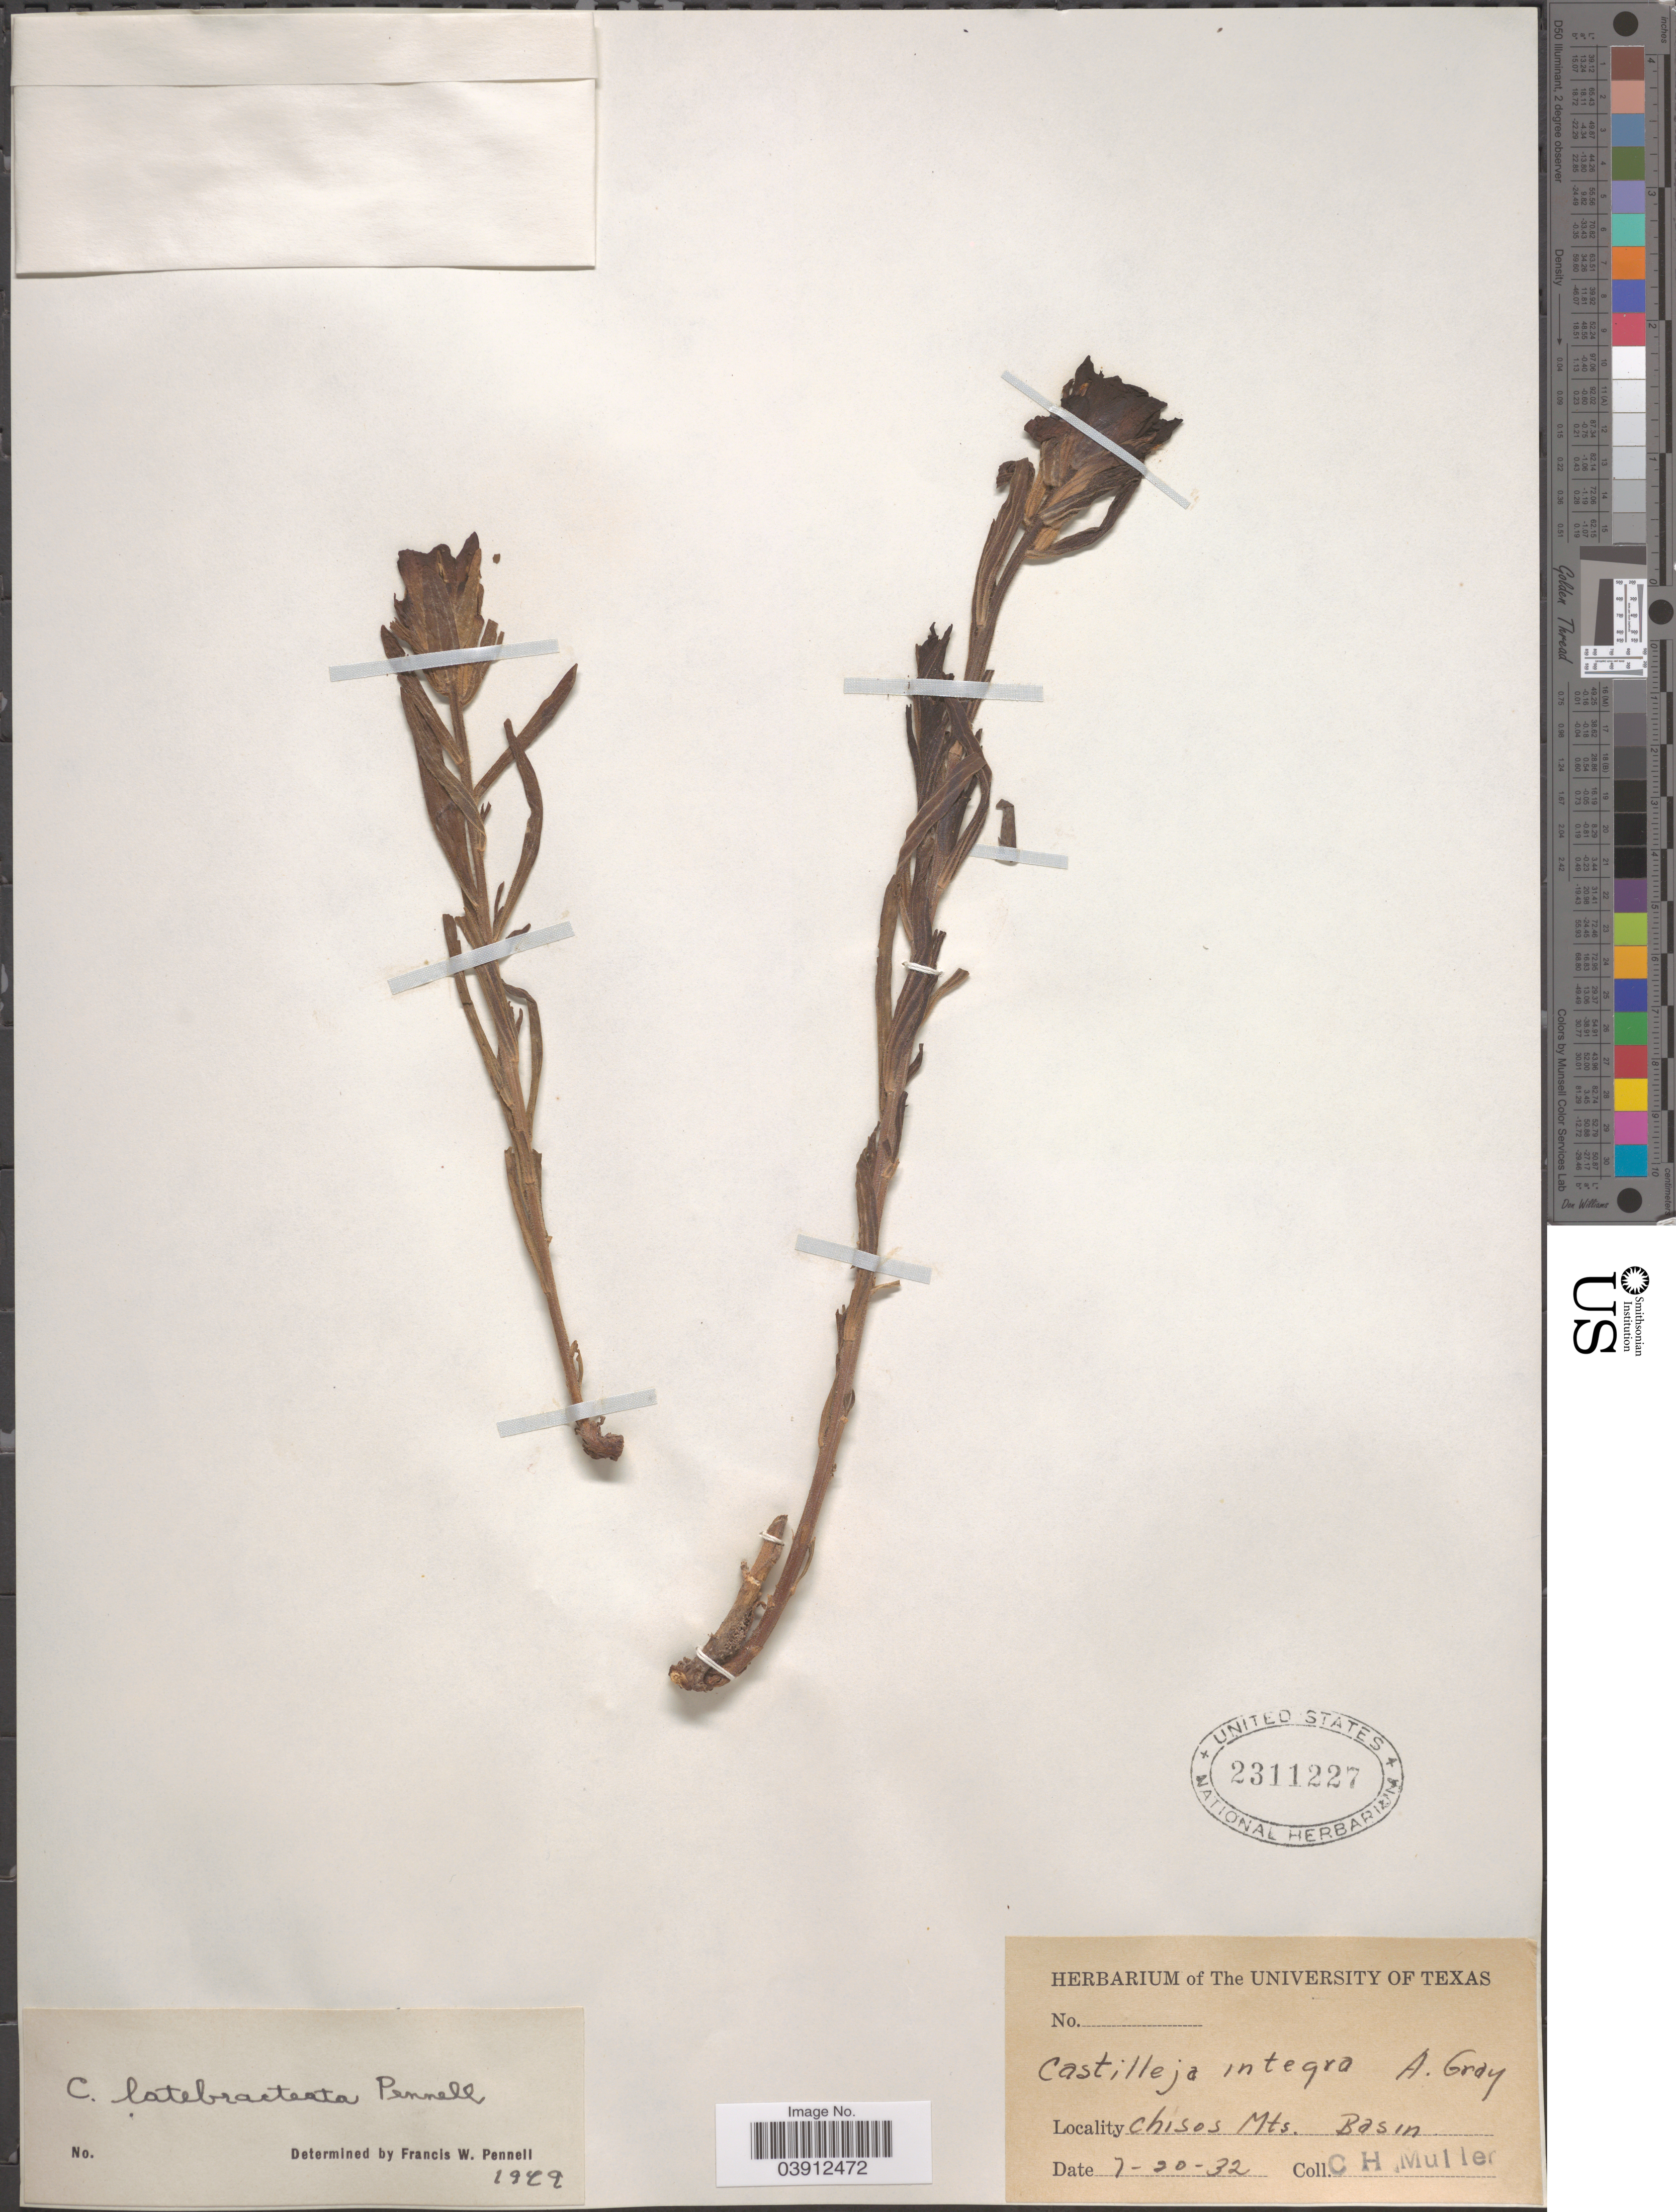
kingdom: Plantae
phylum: Tracheophyta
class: Magnoliopsida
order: Lamiales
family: Orobanchaceae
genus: Castilleja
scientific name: Castilleja latebracteata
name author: Pennell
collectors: C. H. Mueller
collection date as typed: Transcribed d/m/y: 20/7/32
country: United States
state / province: Texas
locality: Chisos Mts. Basin.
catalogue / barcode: US 2311227